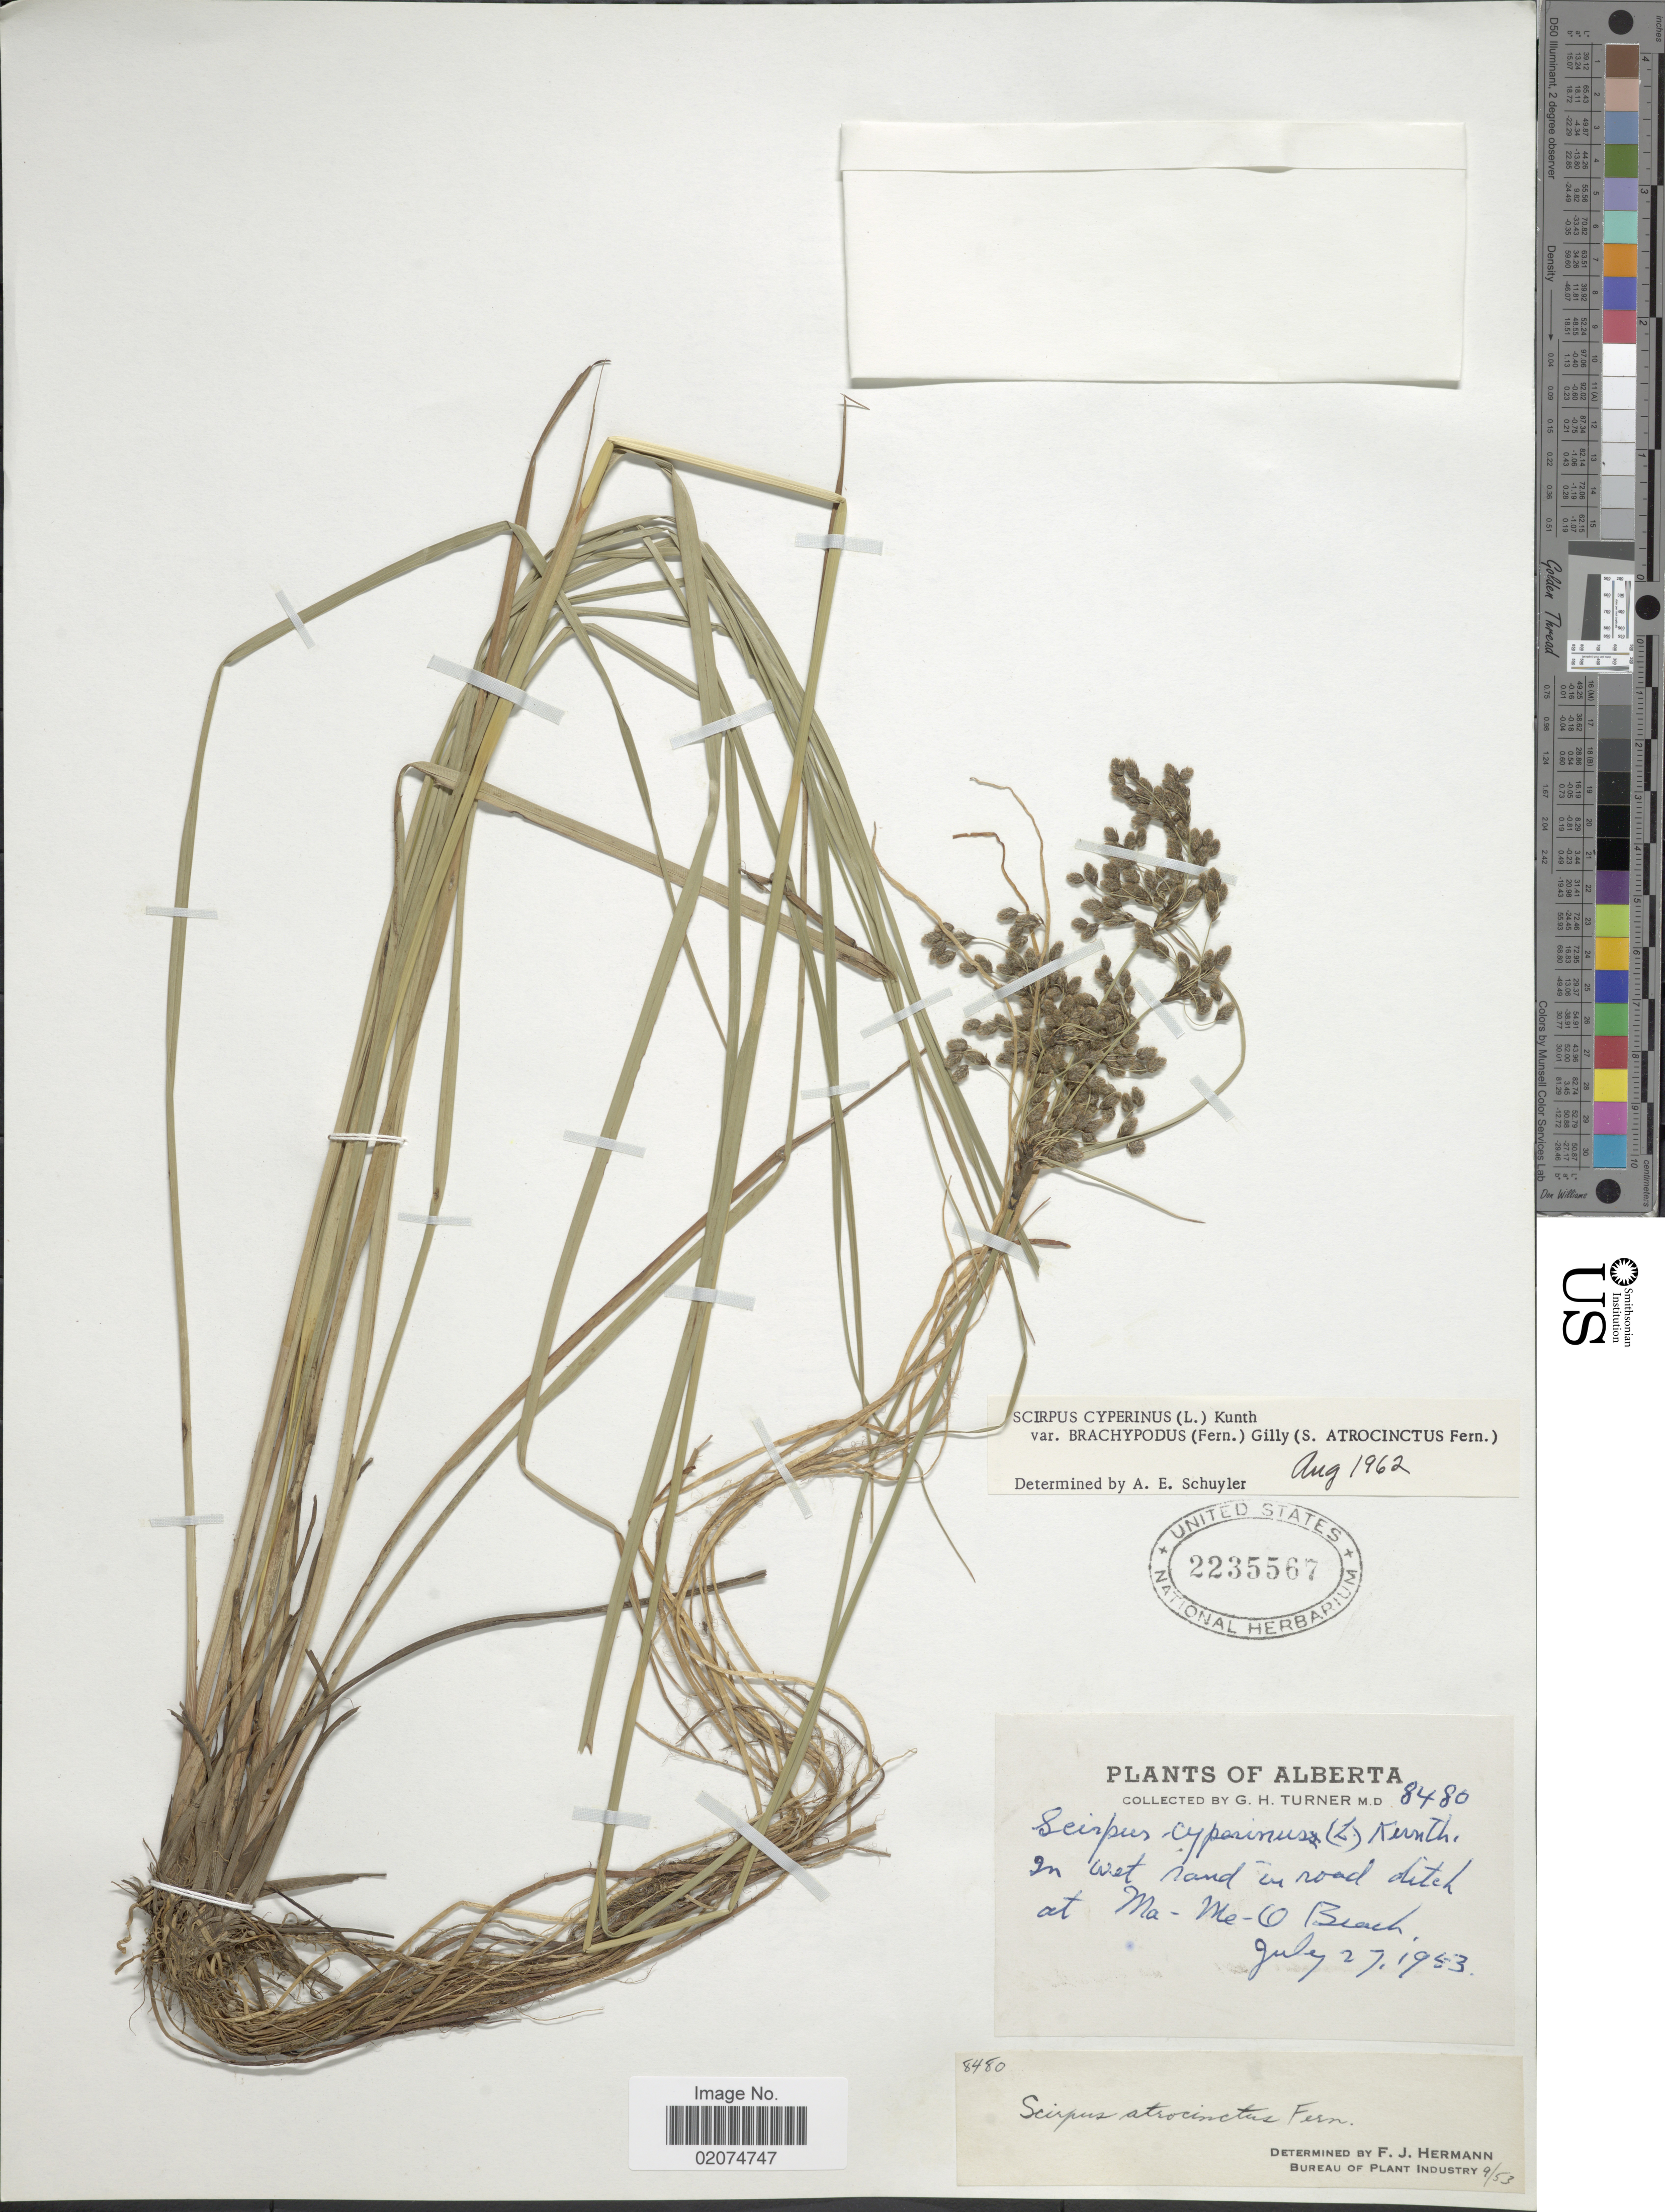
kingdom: Plantae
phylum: Tracheophyta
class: Liliopsida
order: Poales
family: Cyperaceae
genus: Scirpus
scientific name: Scirpus atrocinctus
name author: Fernald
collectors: G. H. Turner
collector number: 8480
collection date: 1953-07-27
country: Canada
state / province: Alberta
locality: On road ditch at Ma-Me-O Beach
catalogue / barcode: US 2235567